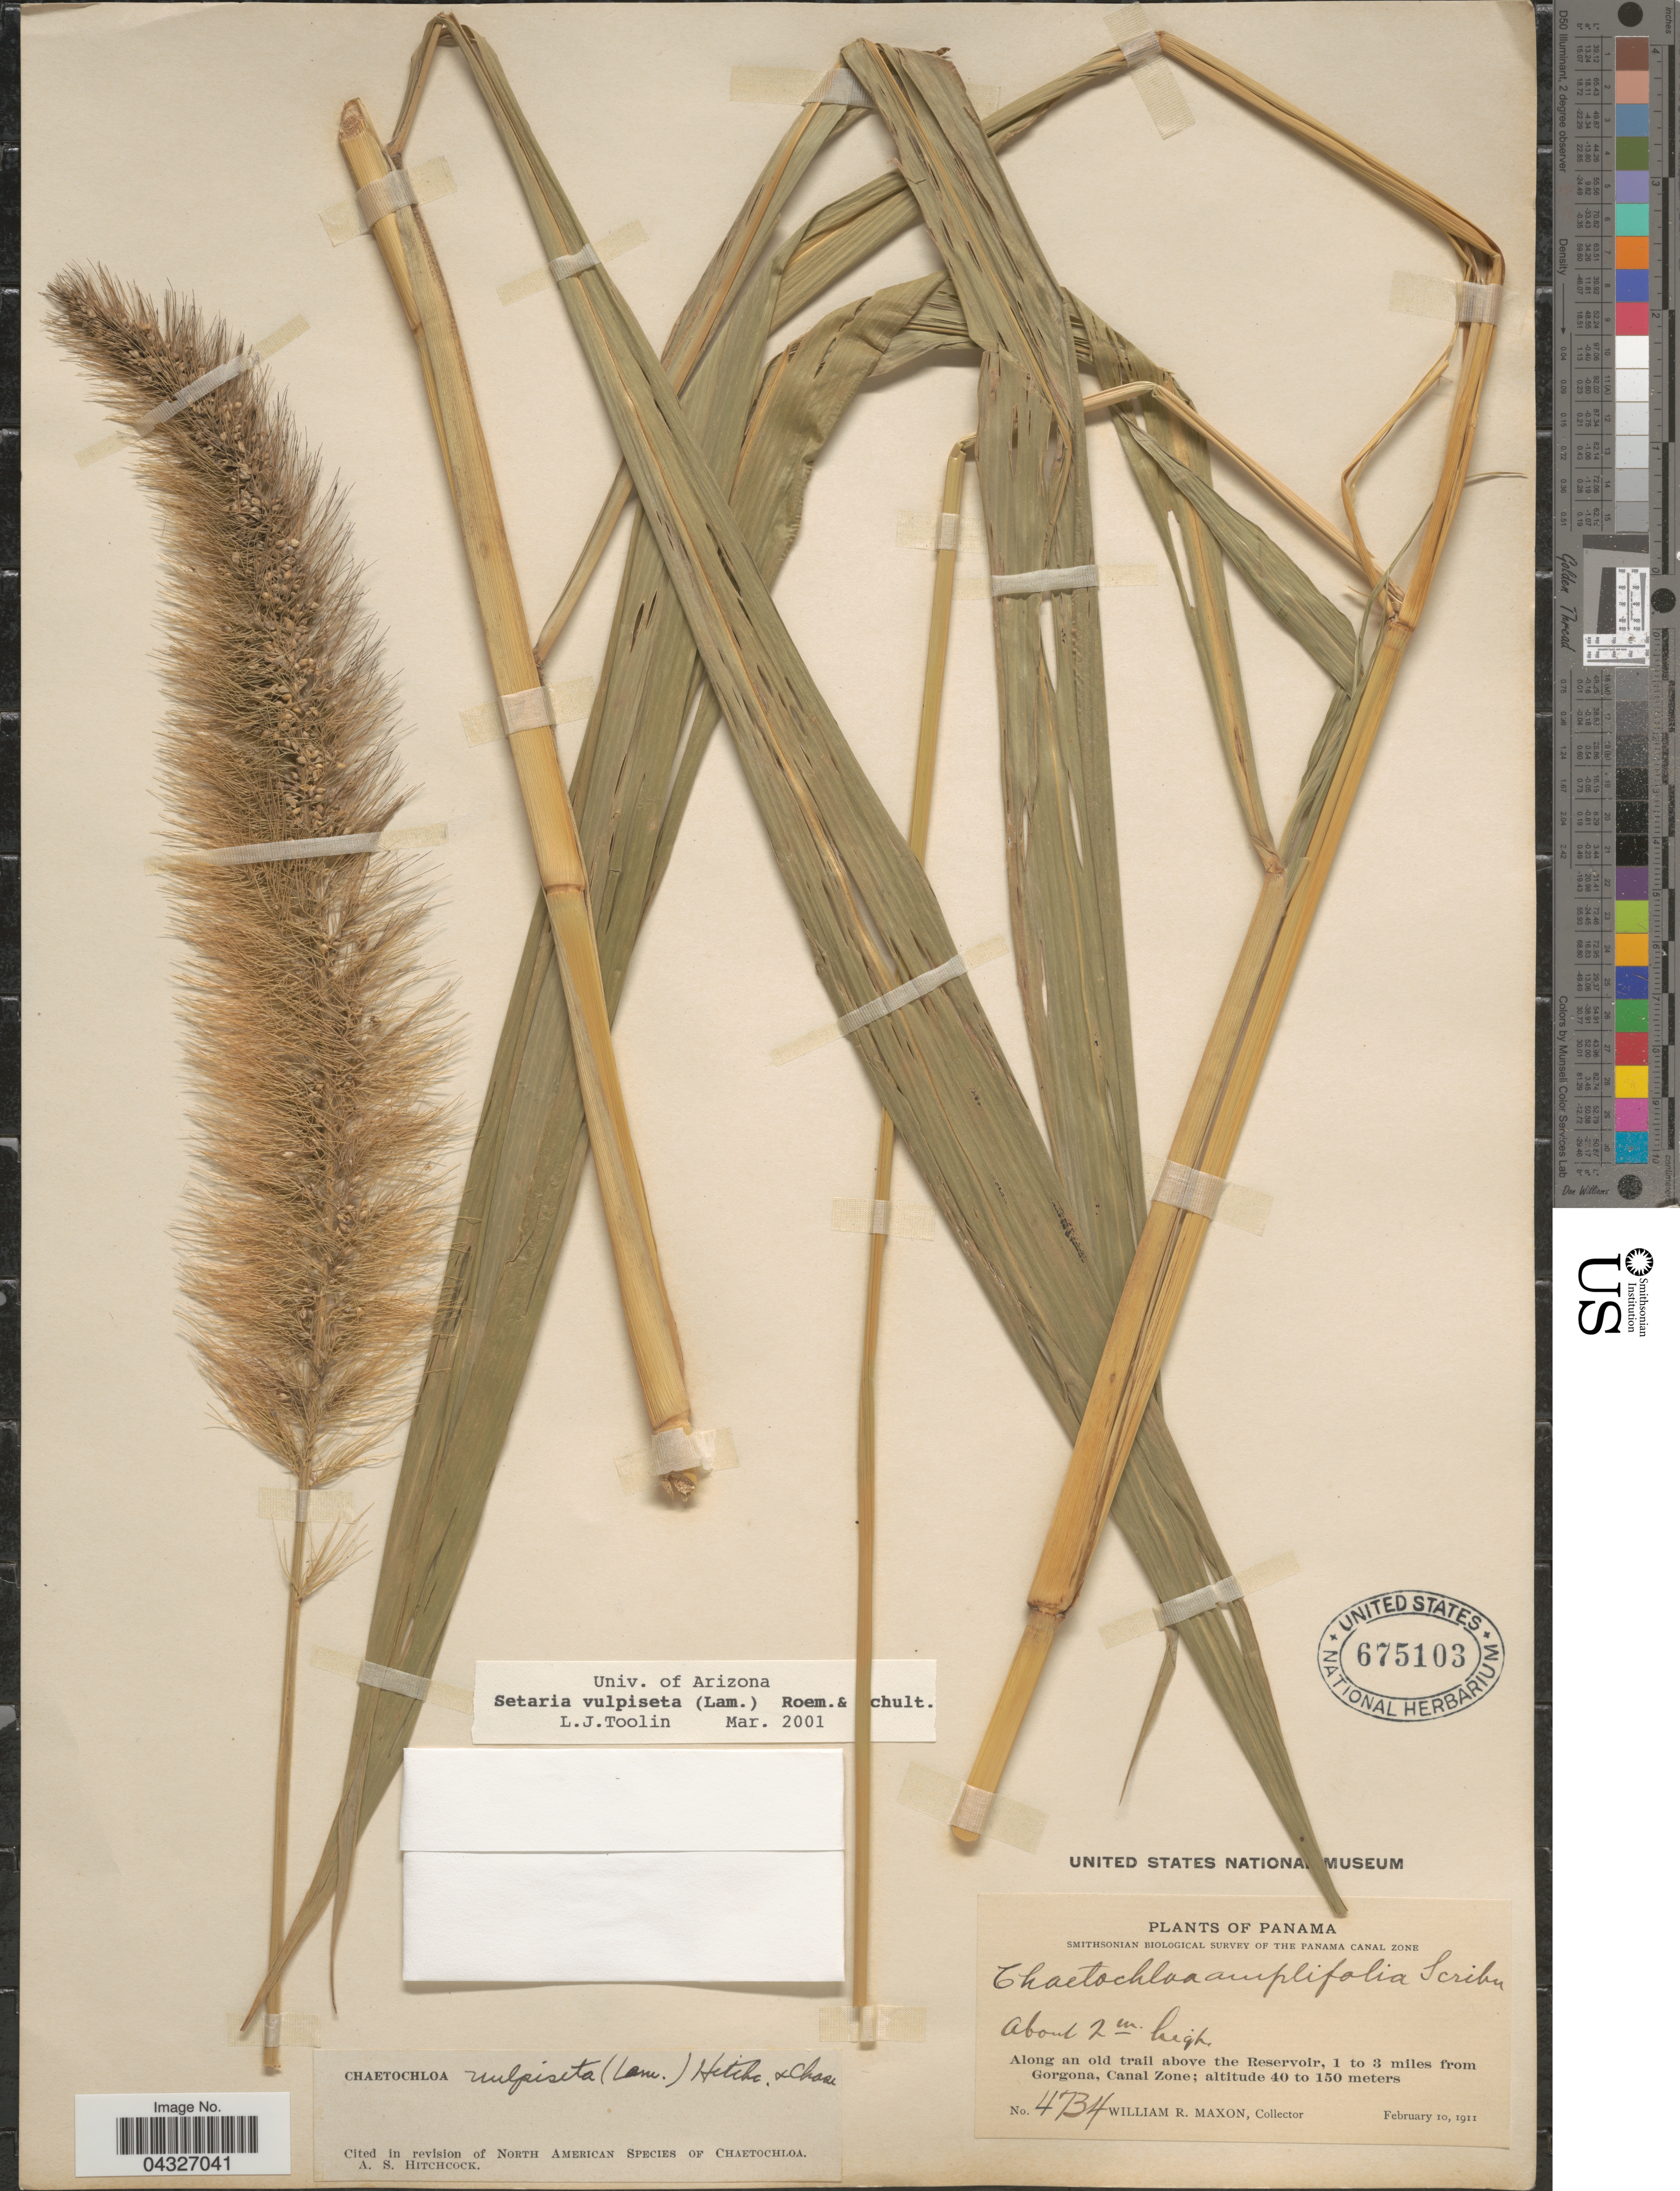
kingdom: Plantae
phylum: Tracheophyta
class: Liliopsida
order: Poales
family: Poaceae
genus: Setaria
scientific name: Setaria vulpiseta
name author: (Lam.) Roem. & Schult.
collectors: W. R. Maxon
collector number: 4734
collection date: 1911-02-10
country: Panama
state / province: Colón / Panamá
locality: Smithsonian Biological Survey of the Panama Canal Zone. Along an old trail above the Reservoir, 1 to 3 miles from Gorgona, Canal Zone.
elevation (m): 40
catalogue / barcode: US 675103